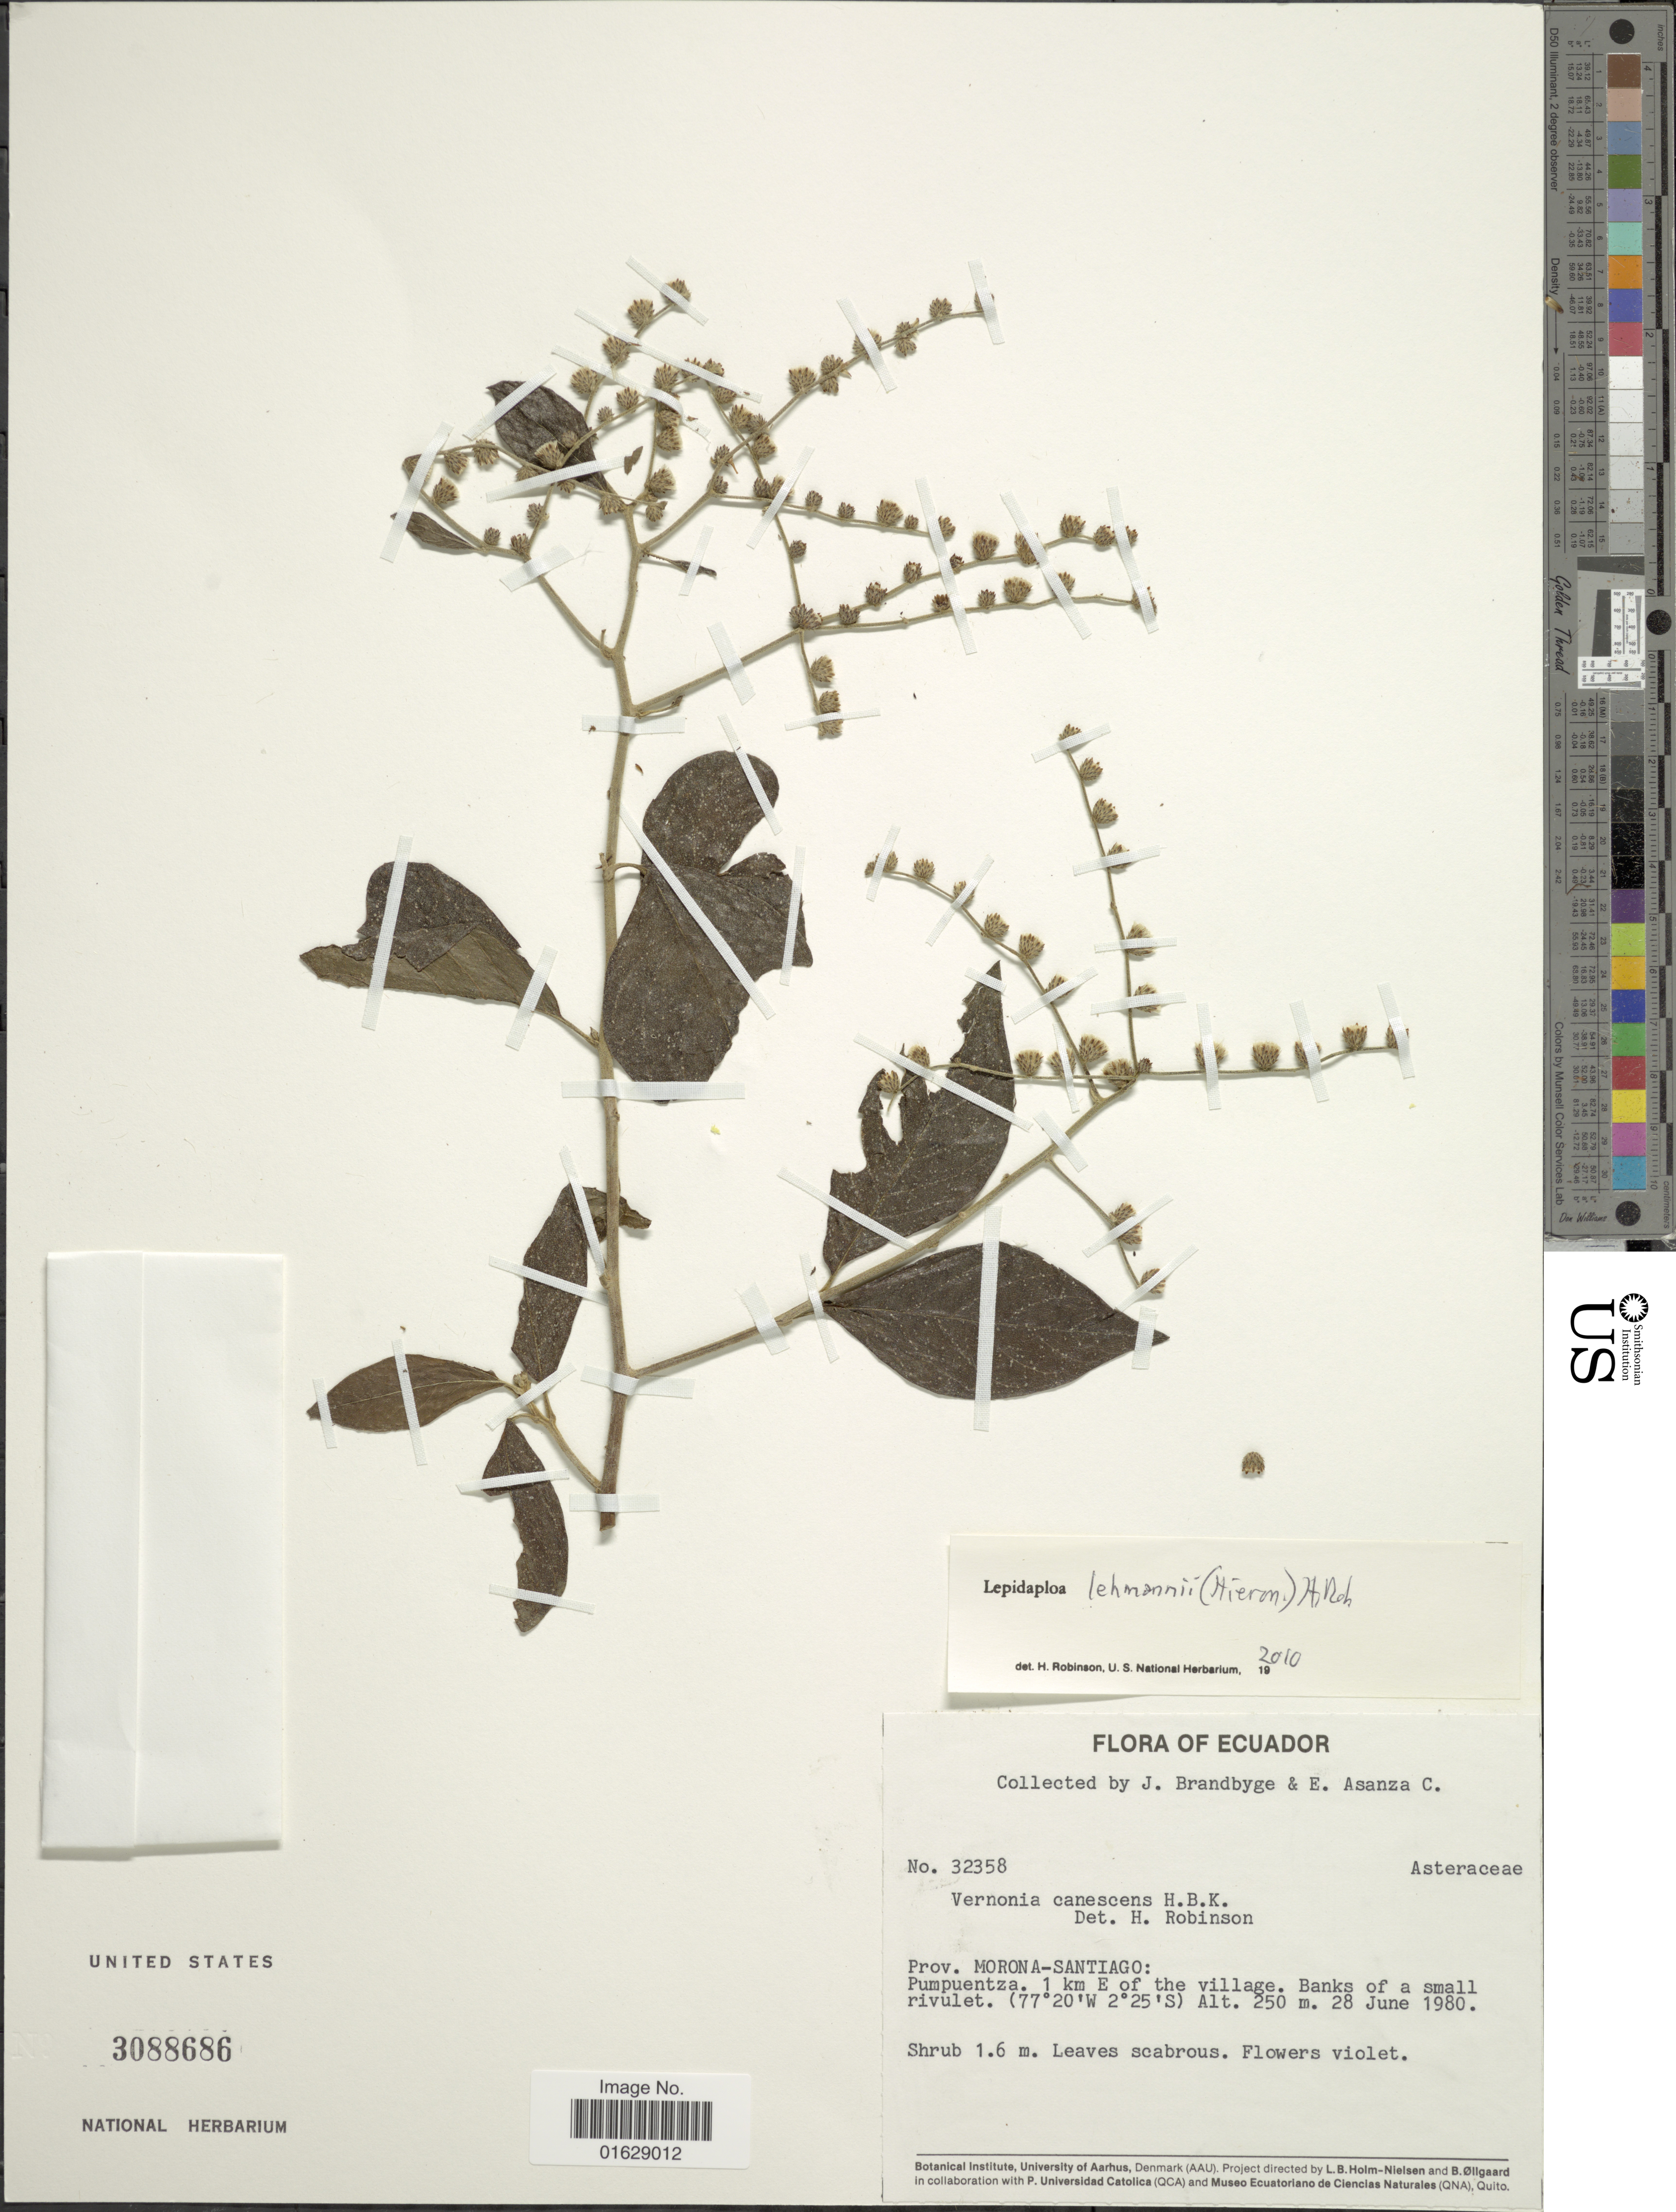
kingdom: Plantae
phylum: Tracheophyta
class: Magnoliopsida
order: Asterales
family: Asteraceae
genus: Lepidaploa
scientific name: Lepidaploa lehmannii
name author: (Hieron.) H. Rob.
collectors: J. Brandbyge & E. Asanza C.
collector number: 32358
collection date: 1980-06-28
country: Ecuador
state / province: Morona-Santiago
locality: Pumpuentza. 1 km E of the village. Banks of a small rivulet.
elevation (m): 250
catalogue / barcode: US 3088686